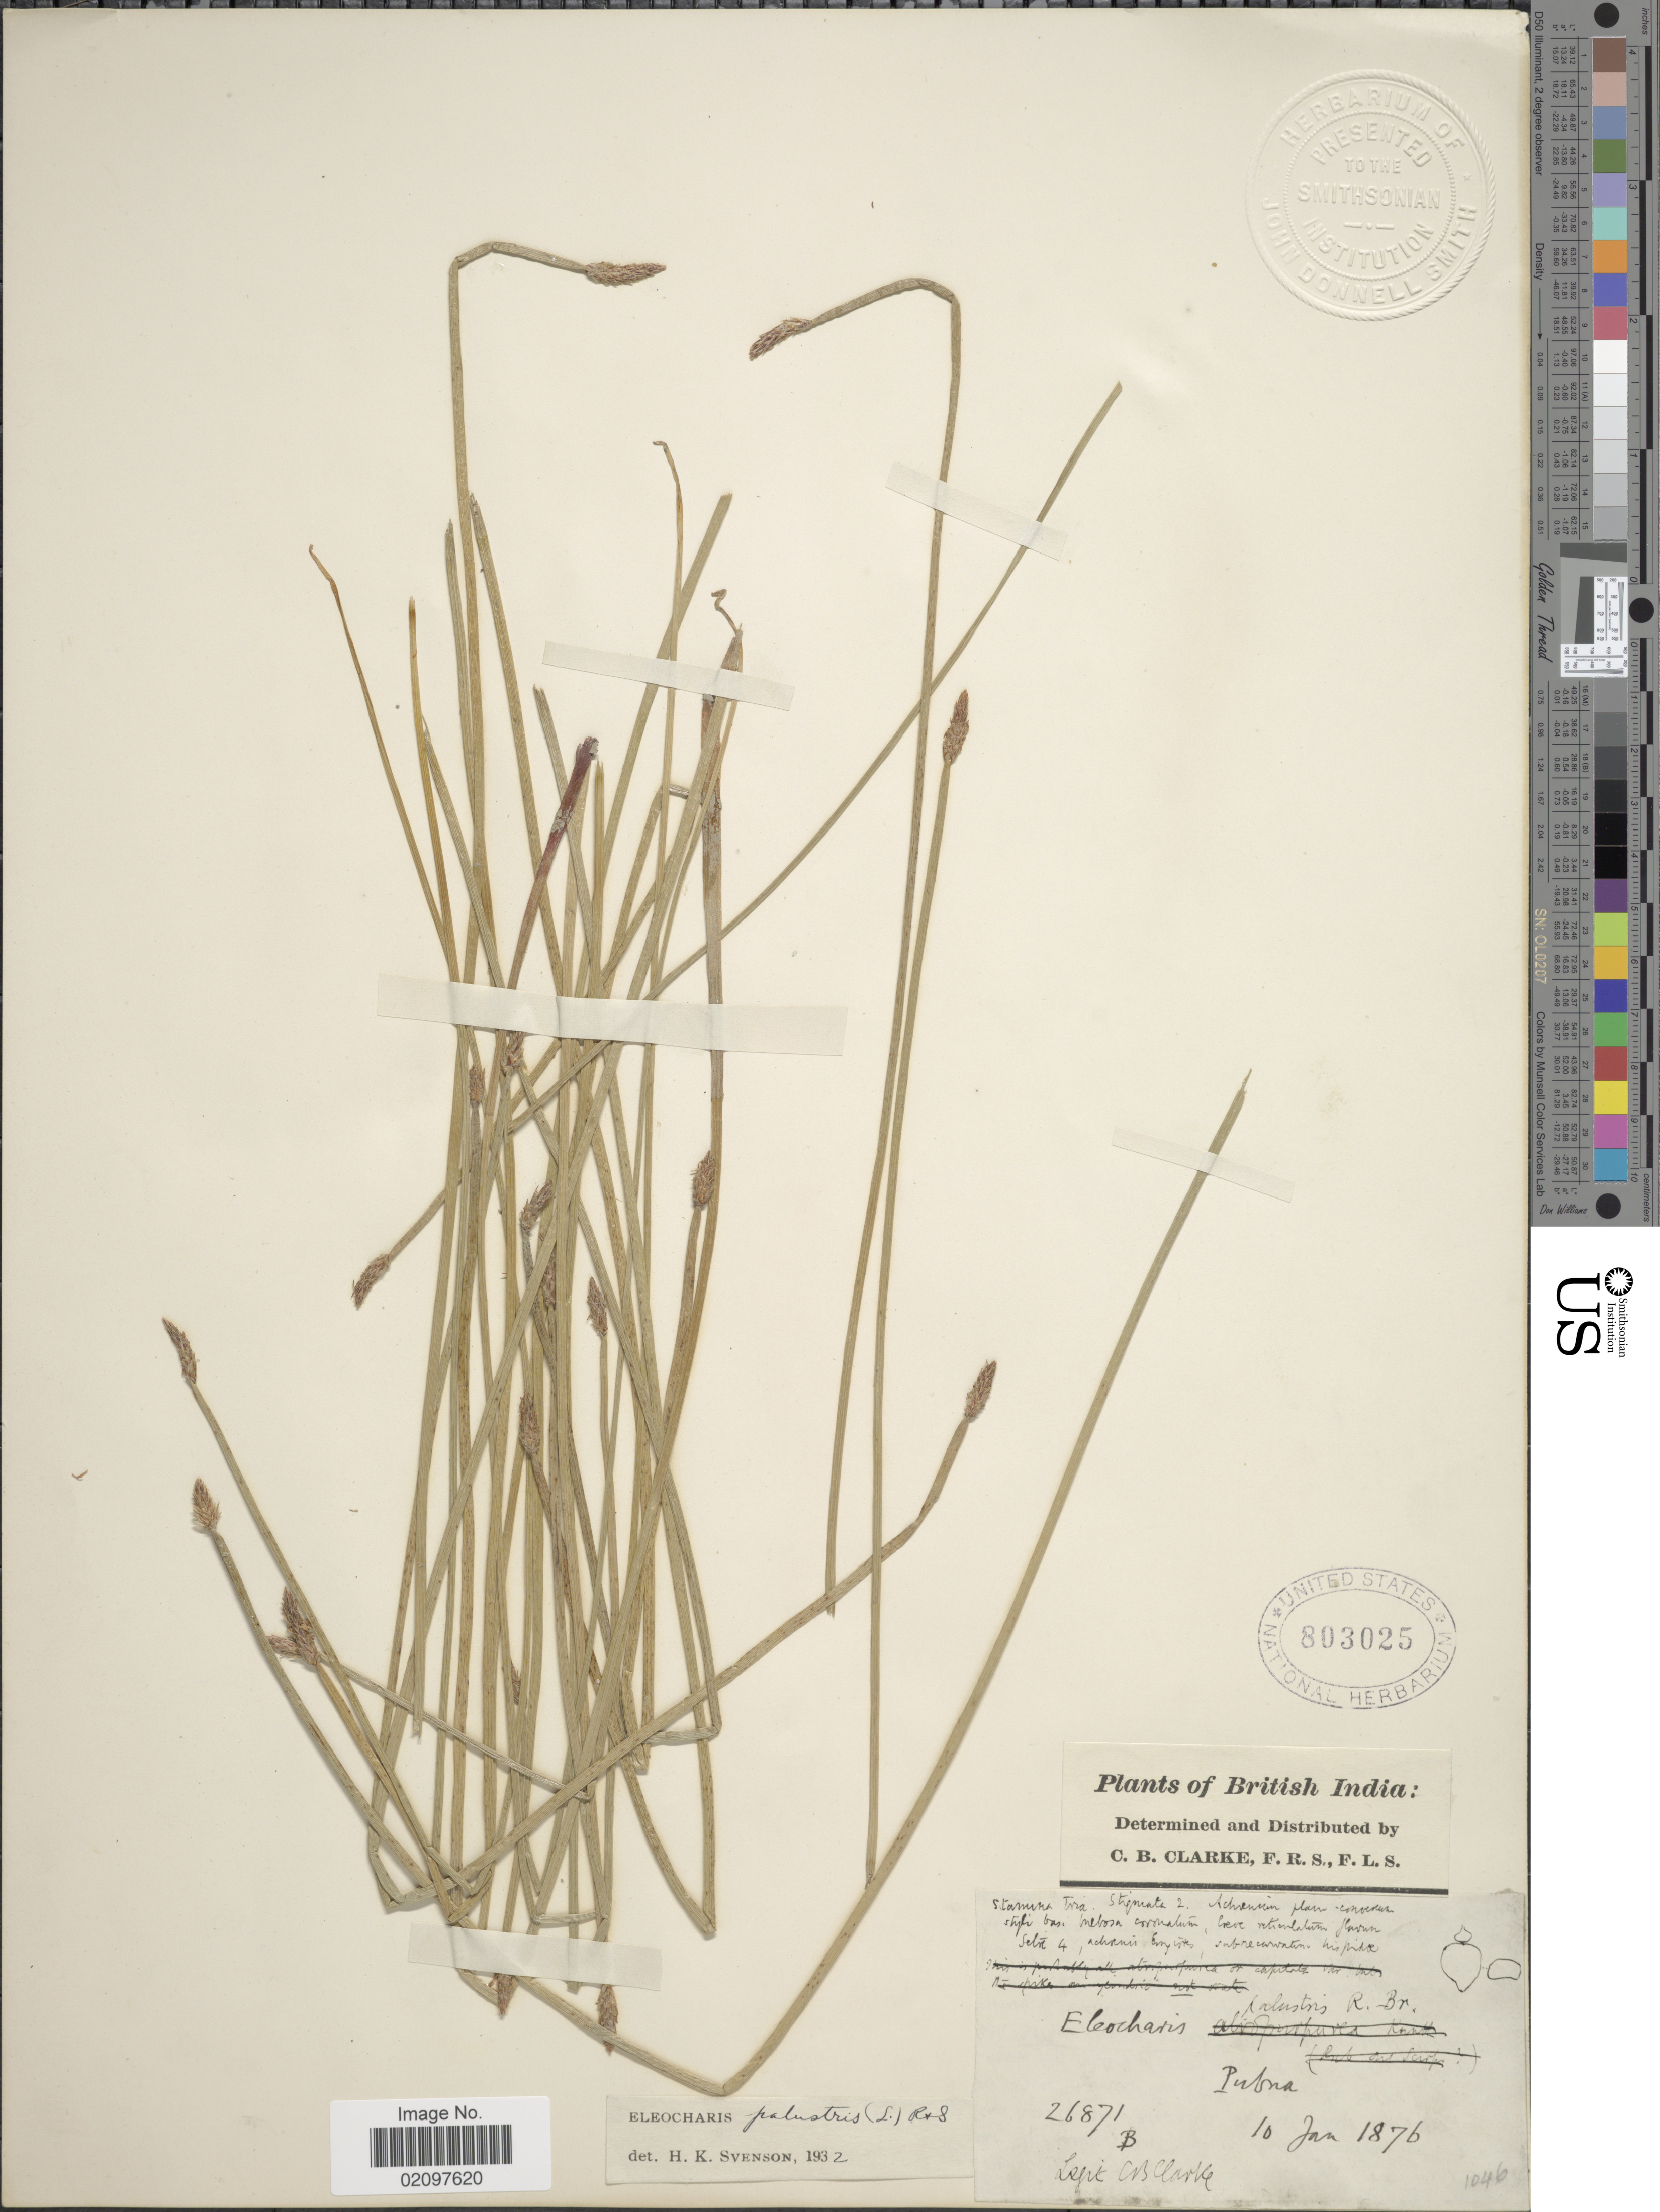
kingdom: Plantae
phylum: Tracheophyta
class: Liliopsida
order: Poales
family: Cyperaceae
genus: Eleocharis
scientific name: Eleocharis palustris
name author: (L.) Roem. & Schult.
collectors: C. B. Clarke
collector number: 26871B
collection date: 1876-01-10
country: India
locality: British India, Pubna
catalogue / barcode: US 803025